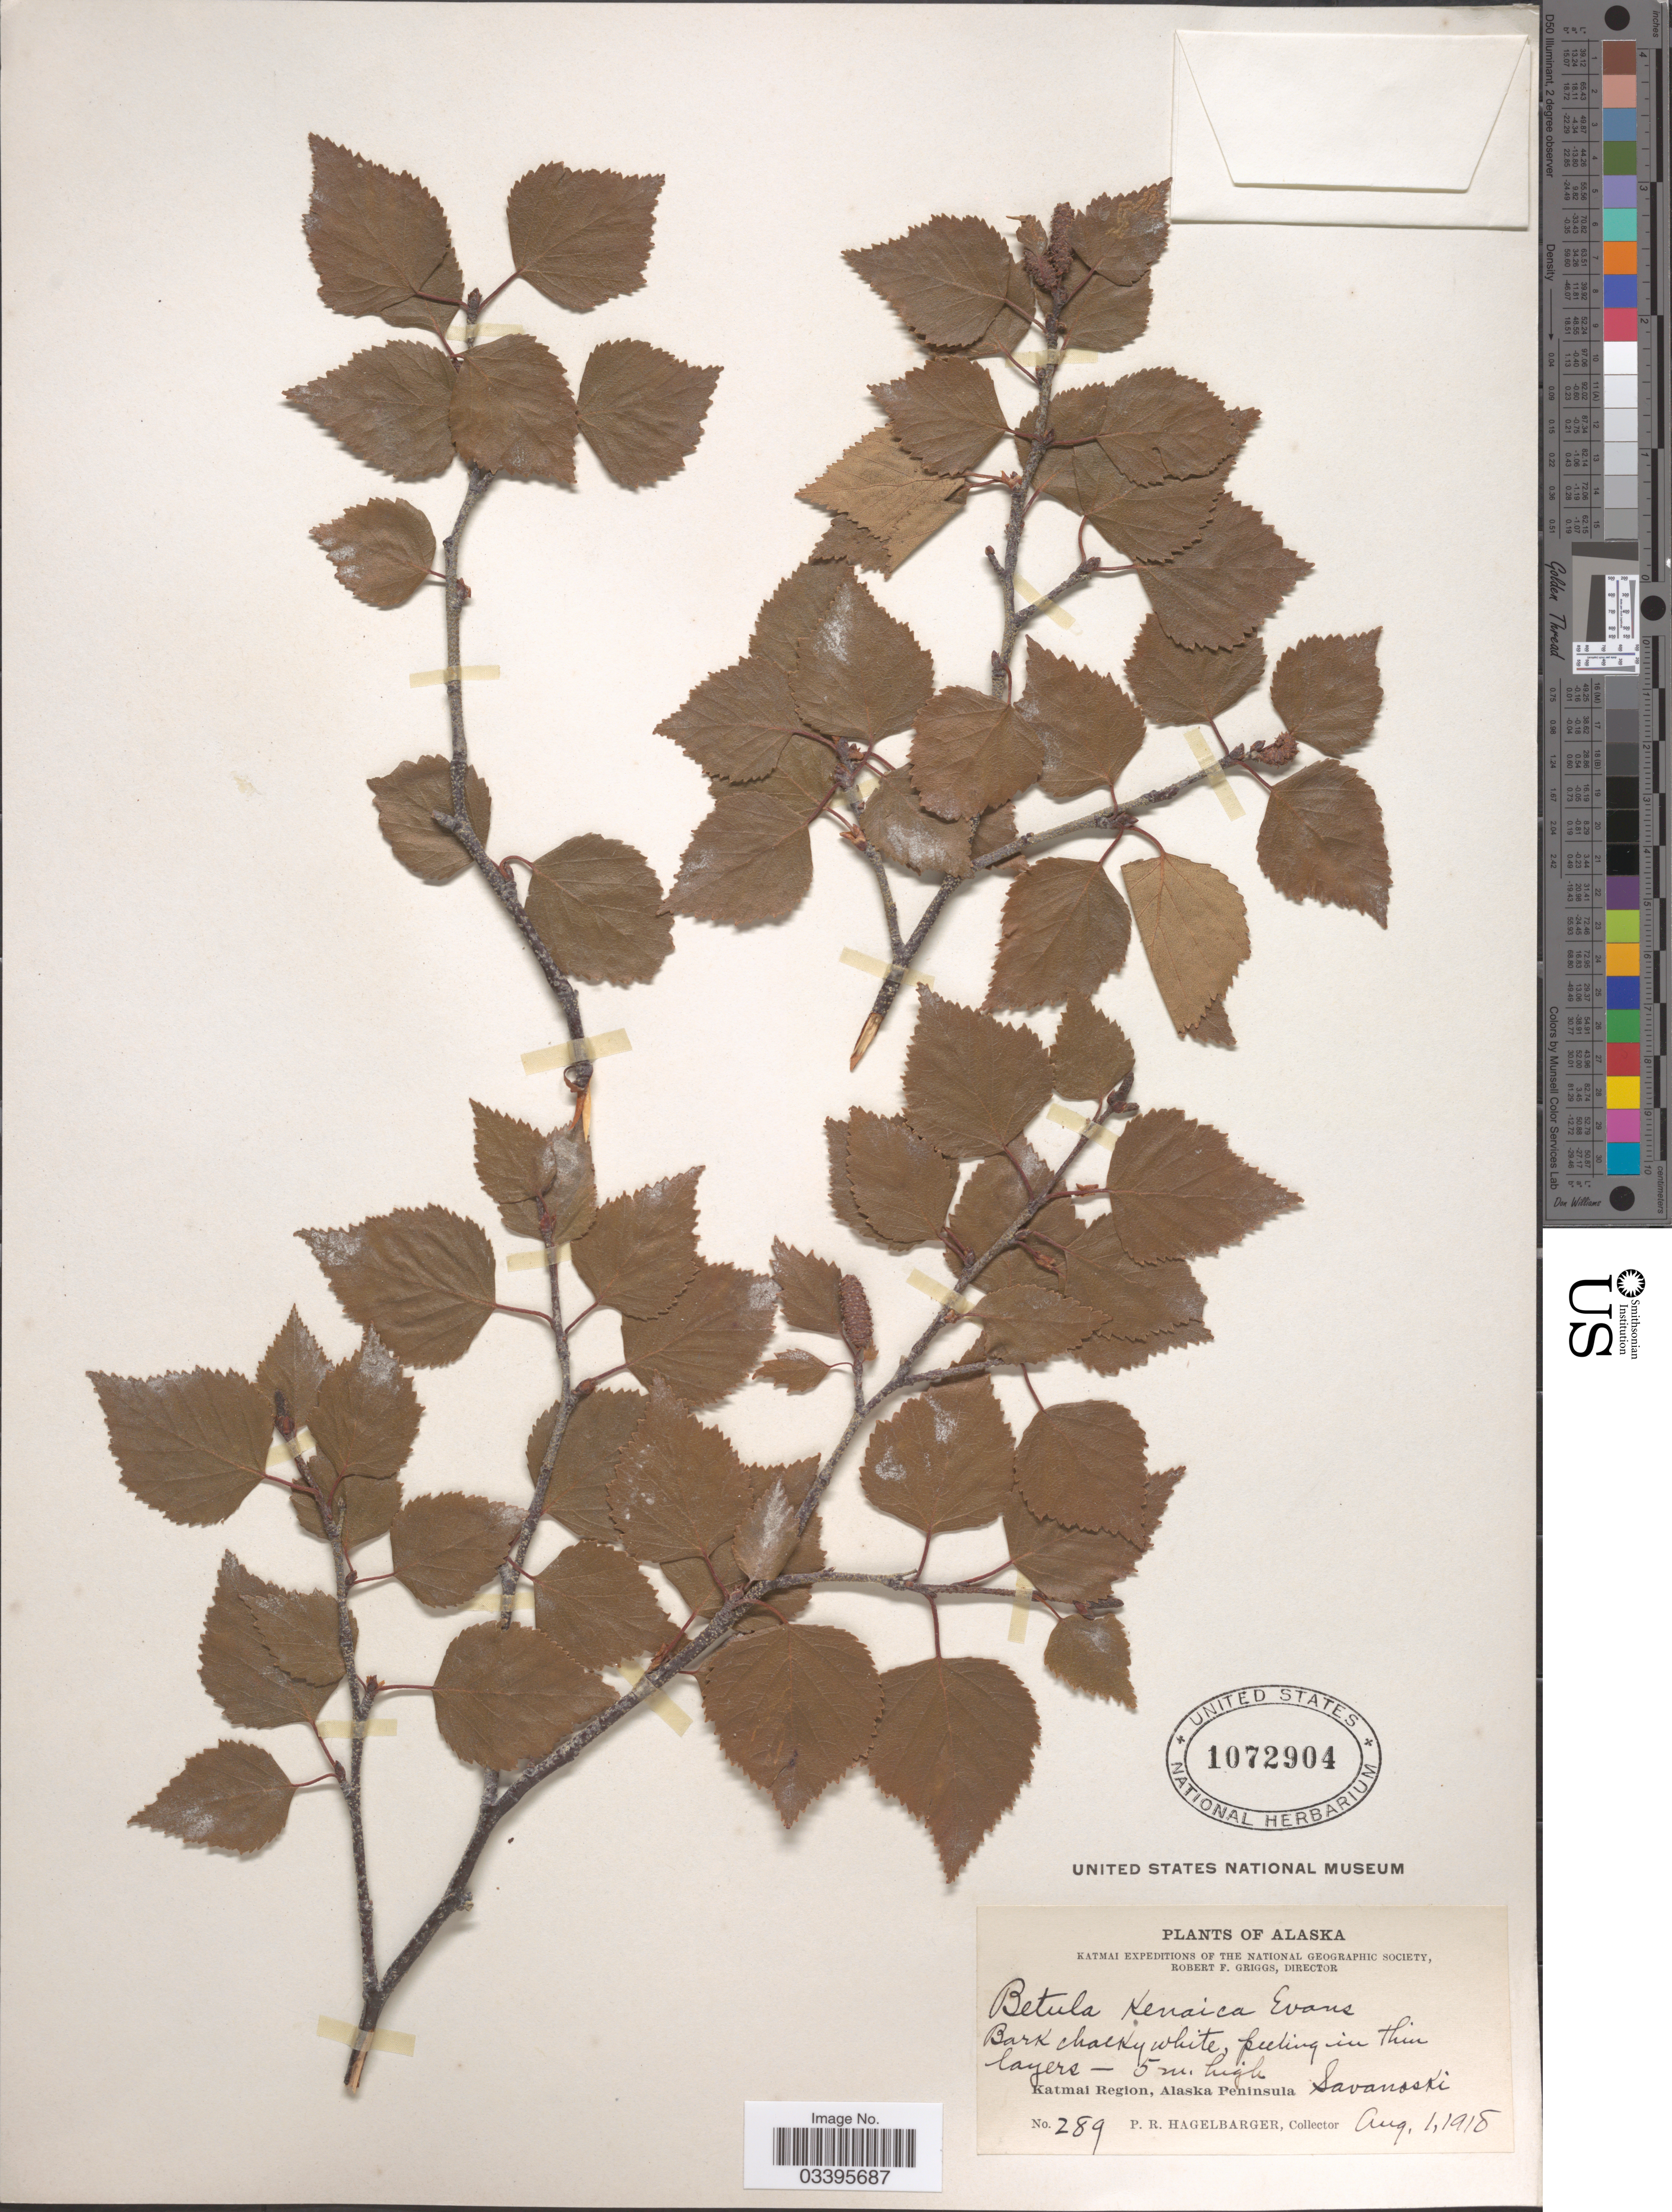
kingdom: Plantae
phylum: Tracheophyta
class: Magnoliopsida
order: Fagales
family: Betulaceae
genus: Betula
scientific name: Betula kenaica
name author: W.H. Evans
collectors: P. Hagelbarger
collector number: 289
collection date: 1918-08-01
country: United States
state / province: Alaska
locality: Katmai Region, Alaska Peninsula Savanoski.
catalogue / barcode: US 1072904